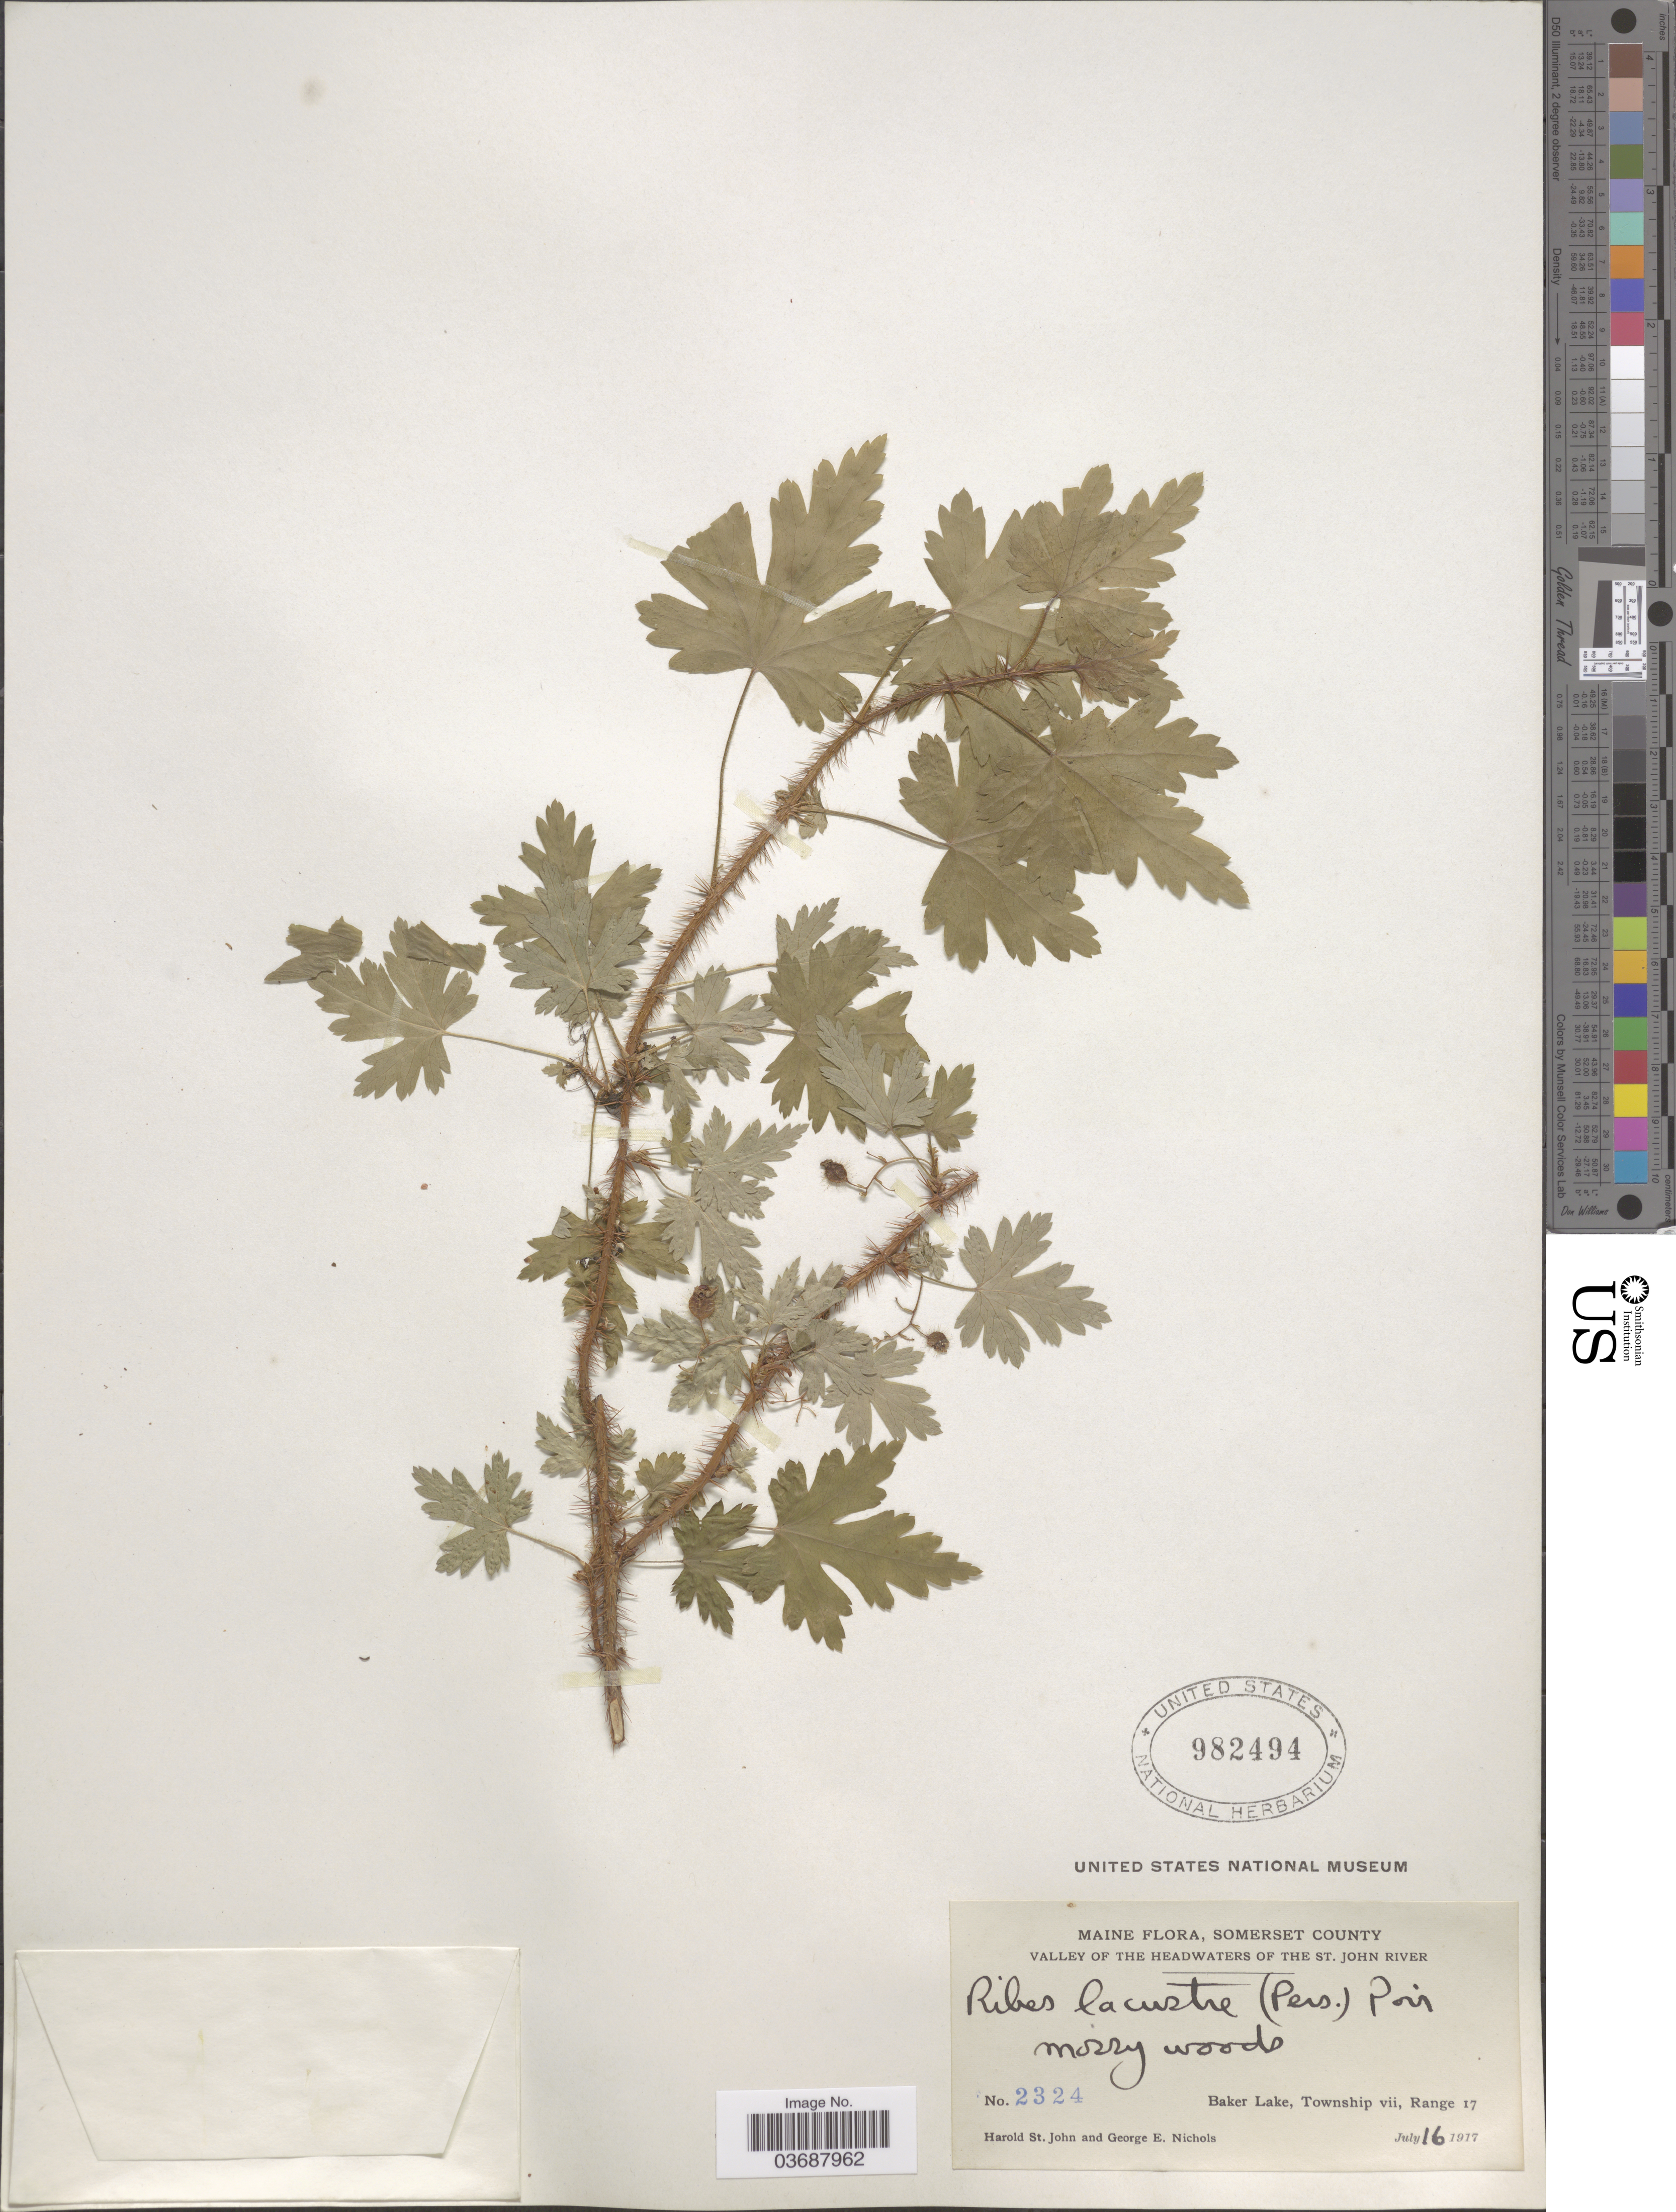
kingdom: Plantae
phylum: Tracheophyta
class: Magnoliopsida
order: Saxifragales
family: Grossulariaceae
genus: Ribes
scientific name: Ribes lacustre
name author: (Pers.) Poir.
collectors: H. St. John & G. E. Nichols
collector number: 2324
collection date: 1917-07-16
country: United States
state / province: Maine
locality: Somerset County. Valley of the headwaters of the St. John River. Baker Lake, Township vii, Range 17.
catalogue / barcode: US 982494